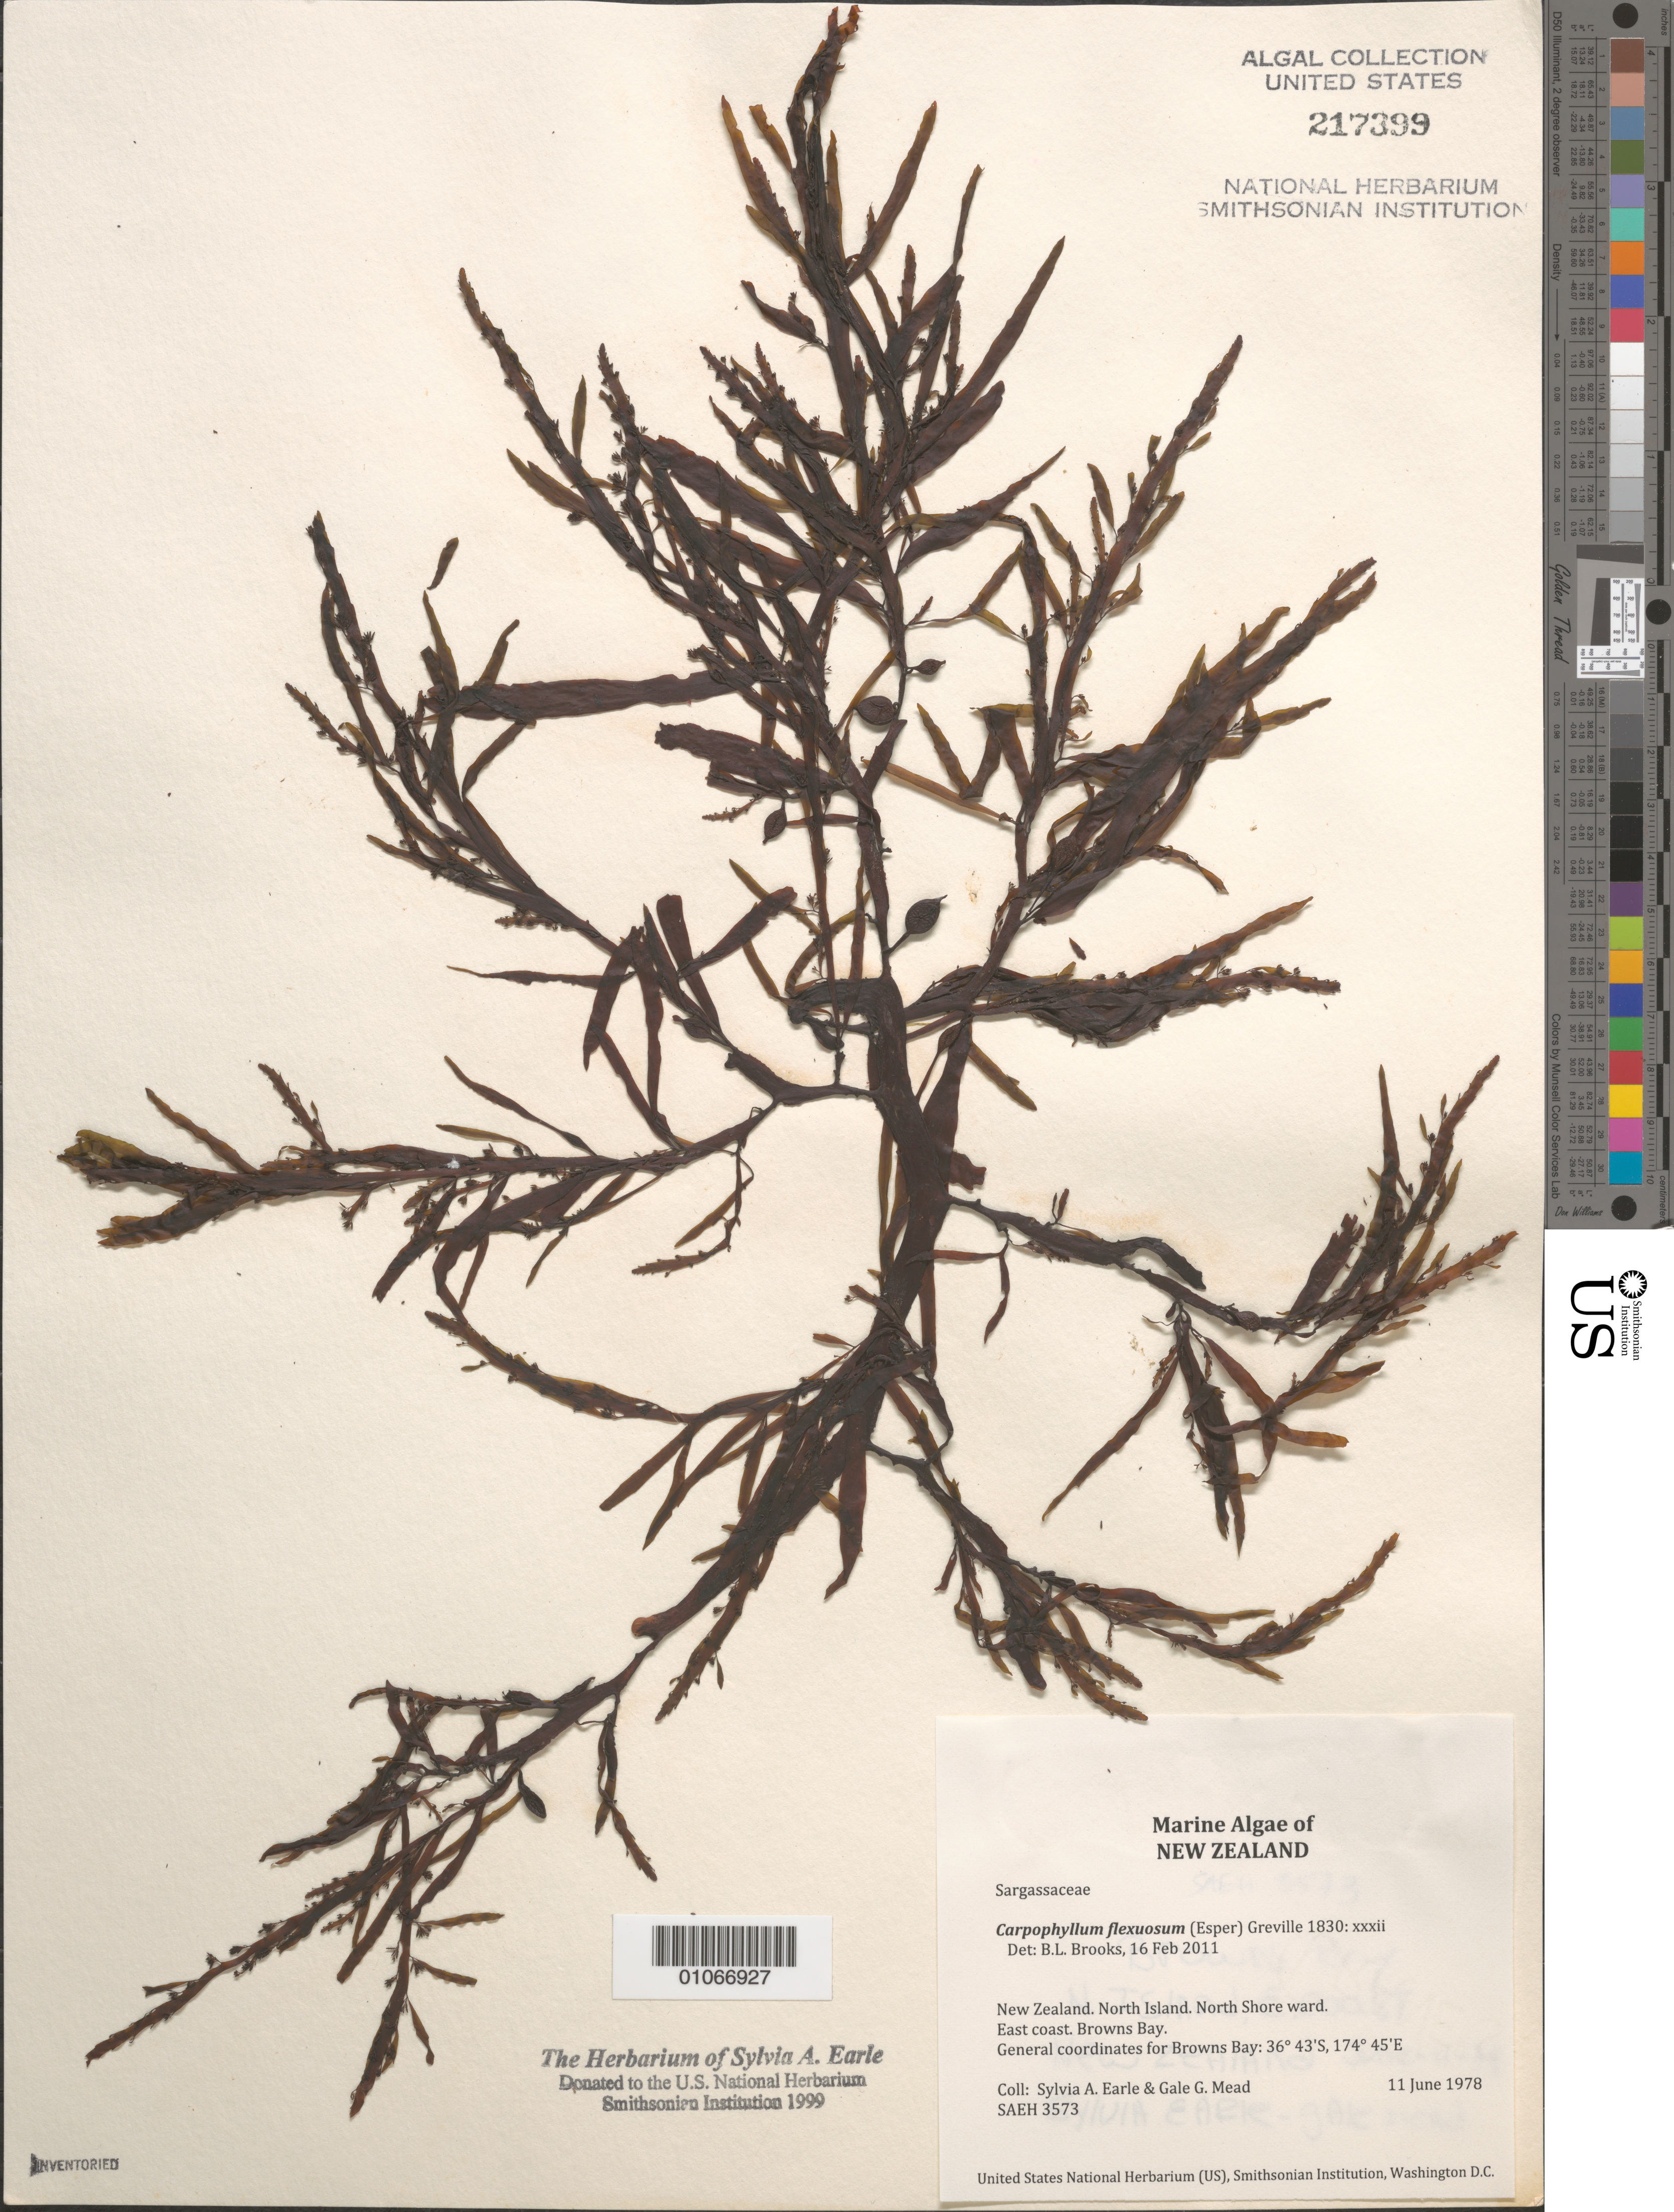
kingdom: Chromista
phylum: Ochrophyta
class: Phaeophyceae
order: Fucales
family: Sargassaceae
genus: Carpophyllum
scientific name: Carpophyllum flexuosum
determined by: Brooks, B. L., (BOT), Smithsonian Institution - National Museum of Natural History (UNITED STATES)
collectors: S. A. Earle & G. Mead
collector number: SAEH 3573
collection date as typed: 11 Jun 1978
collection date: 1978-06-11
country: New Zealand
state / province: Auckland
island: North Island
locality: East coast, Browns Bay, North Shore ward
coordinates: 36 43'S, 174 45'E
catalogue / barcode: US 217399